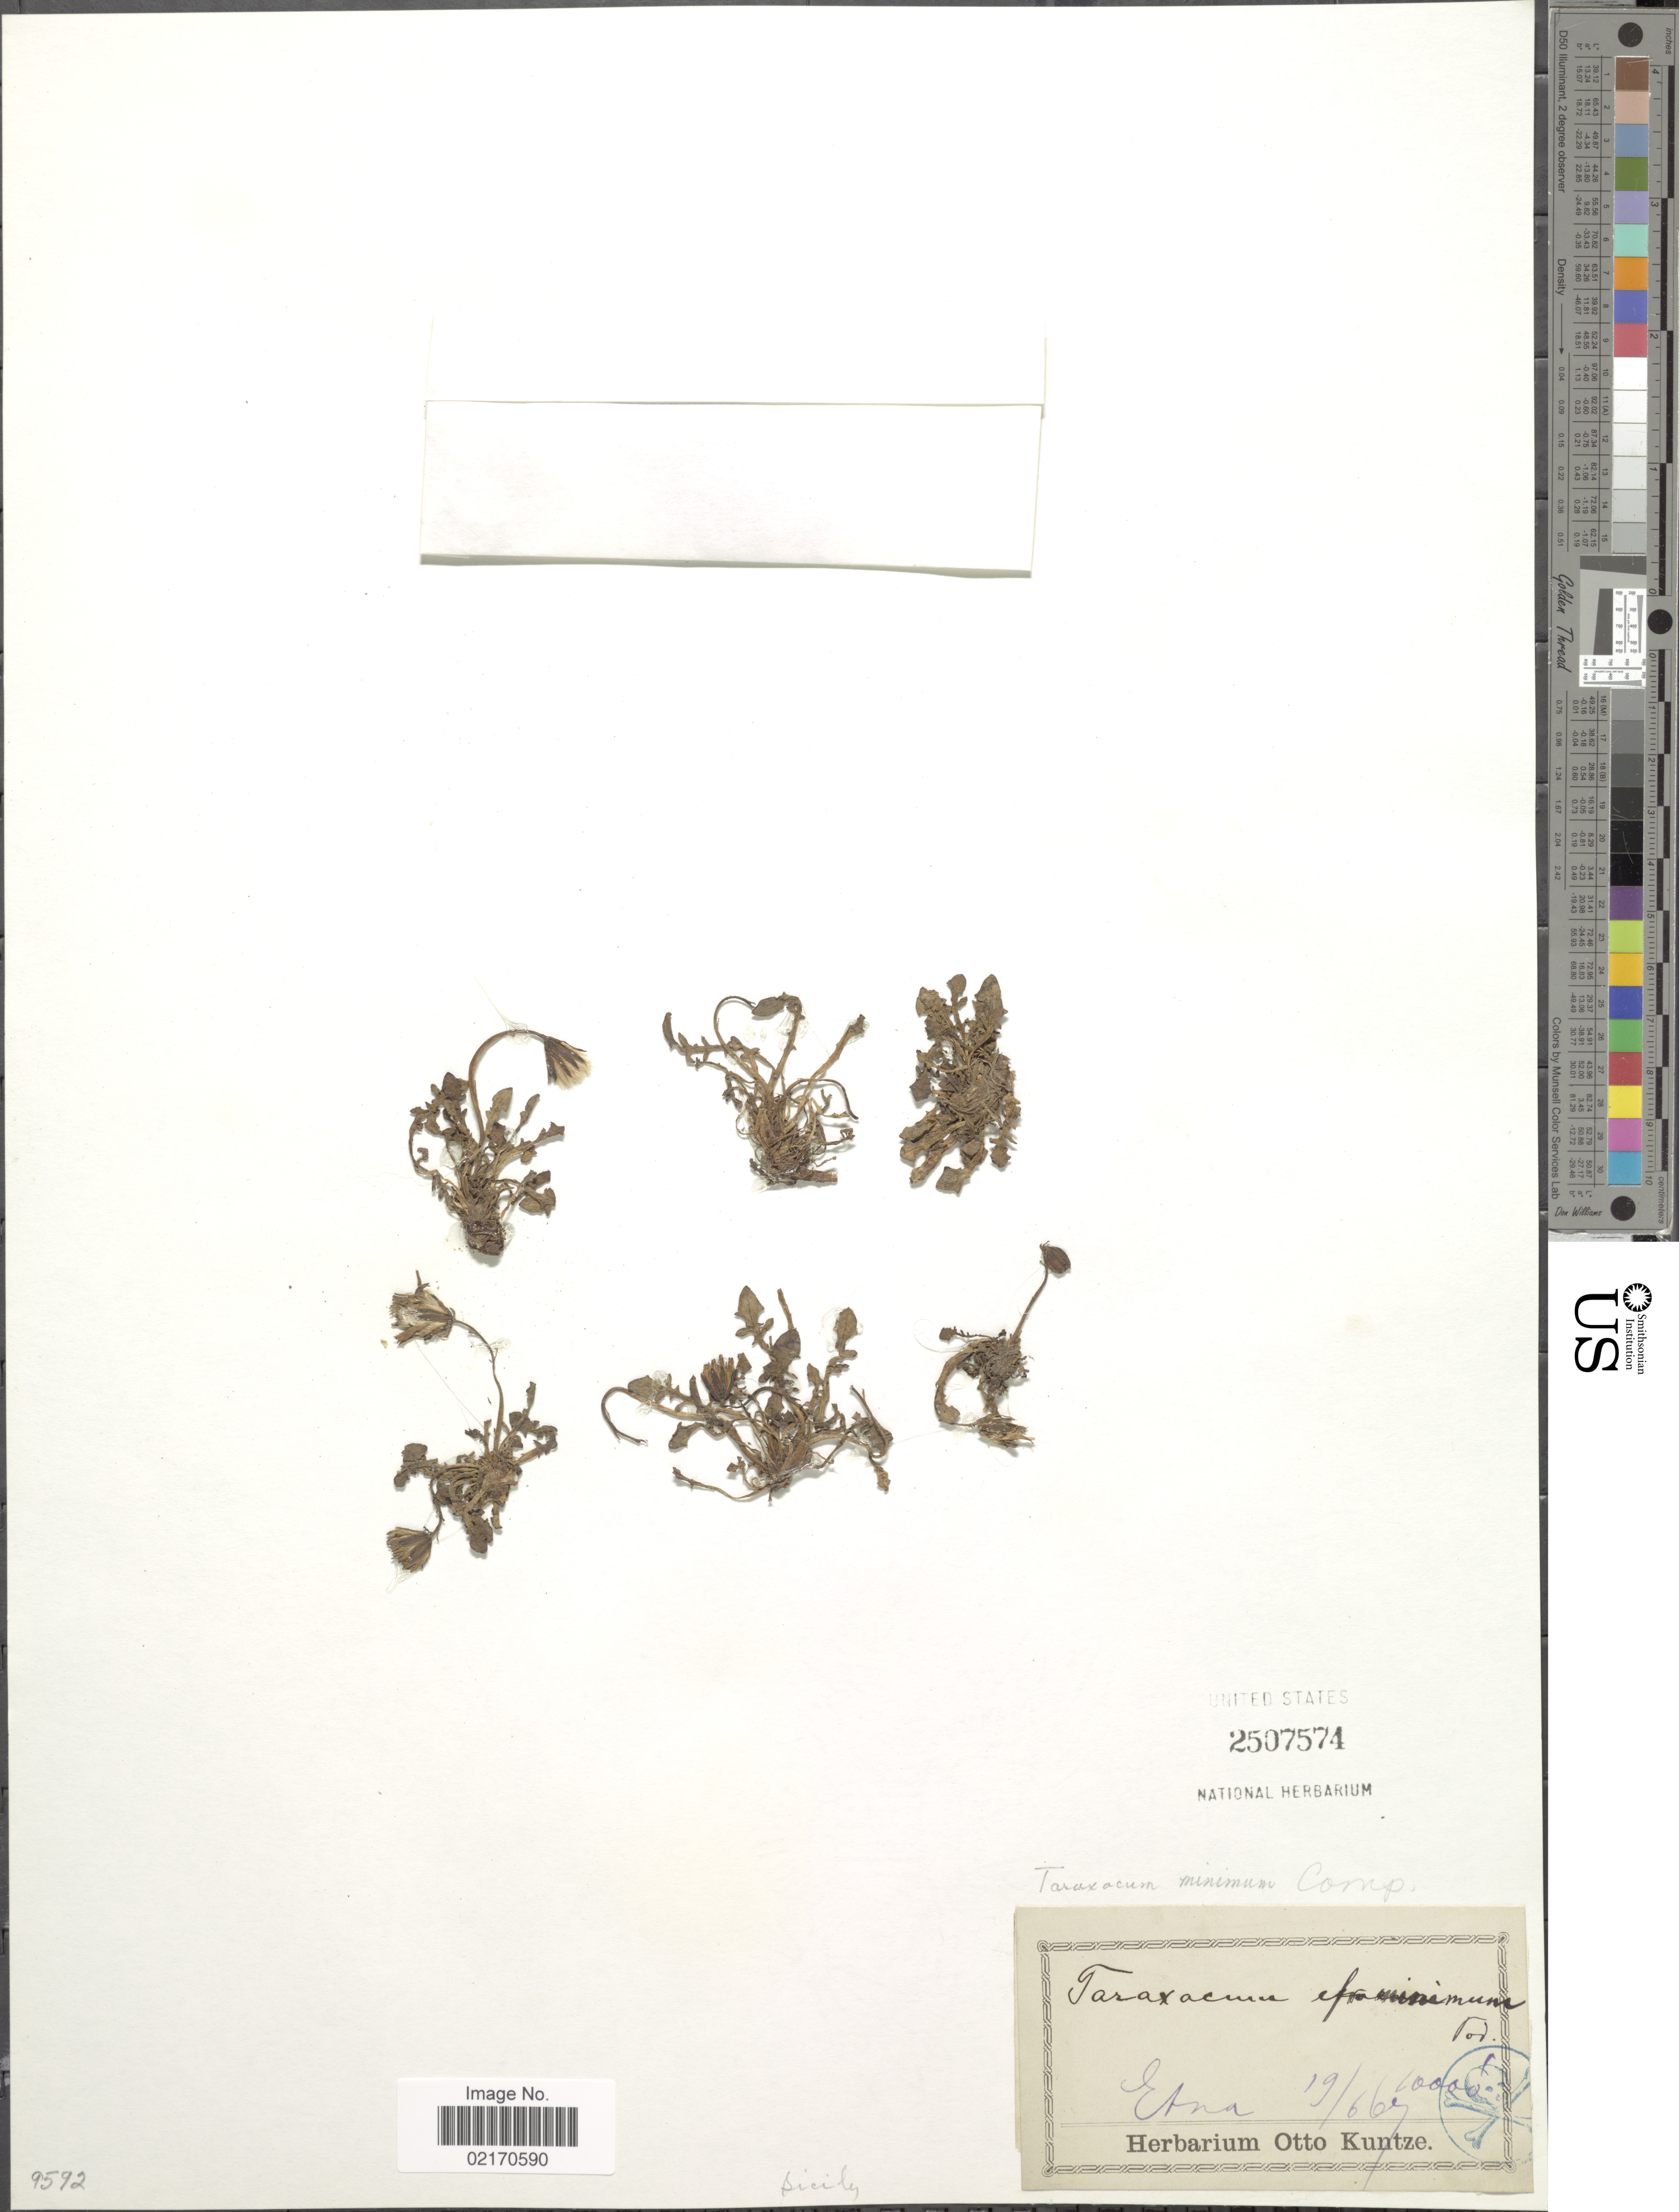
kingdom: Plantae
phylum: Tracheophyta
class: Magnoliopsida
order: Asterales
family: Asteraceae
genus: Taraxacum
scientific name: Taraxacum minimum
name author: (Gussone) N. Terracc.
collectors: ex herb. Otto Kuntze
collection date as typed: Transcribed d/m/y: 19/6/67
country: Italy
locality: Etna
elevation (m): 3048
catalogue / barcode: US 2507574